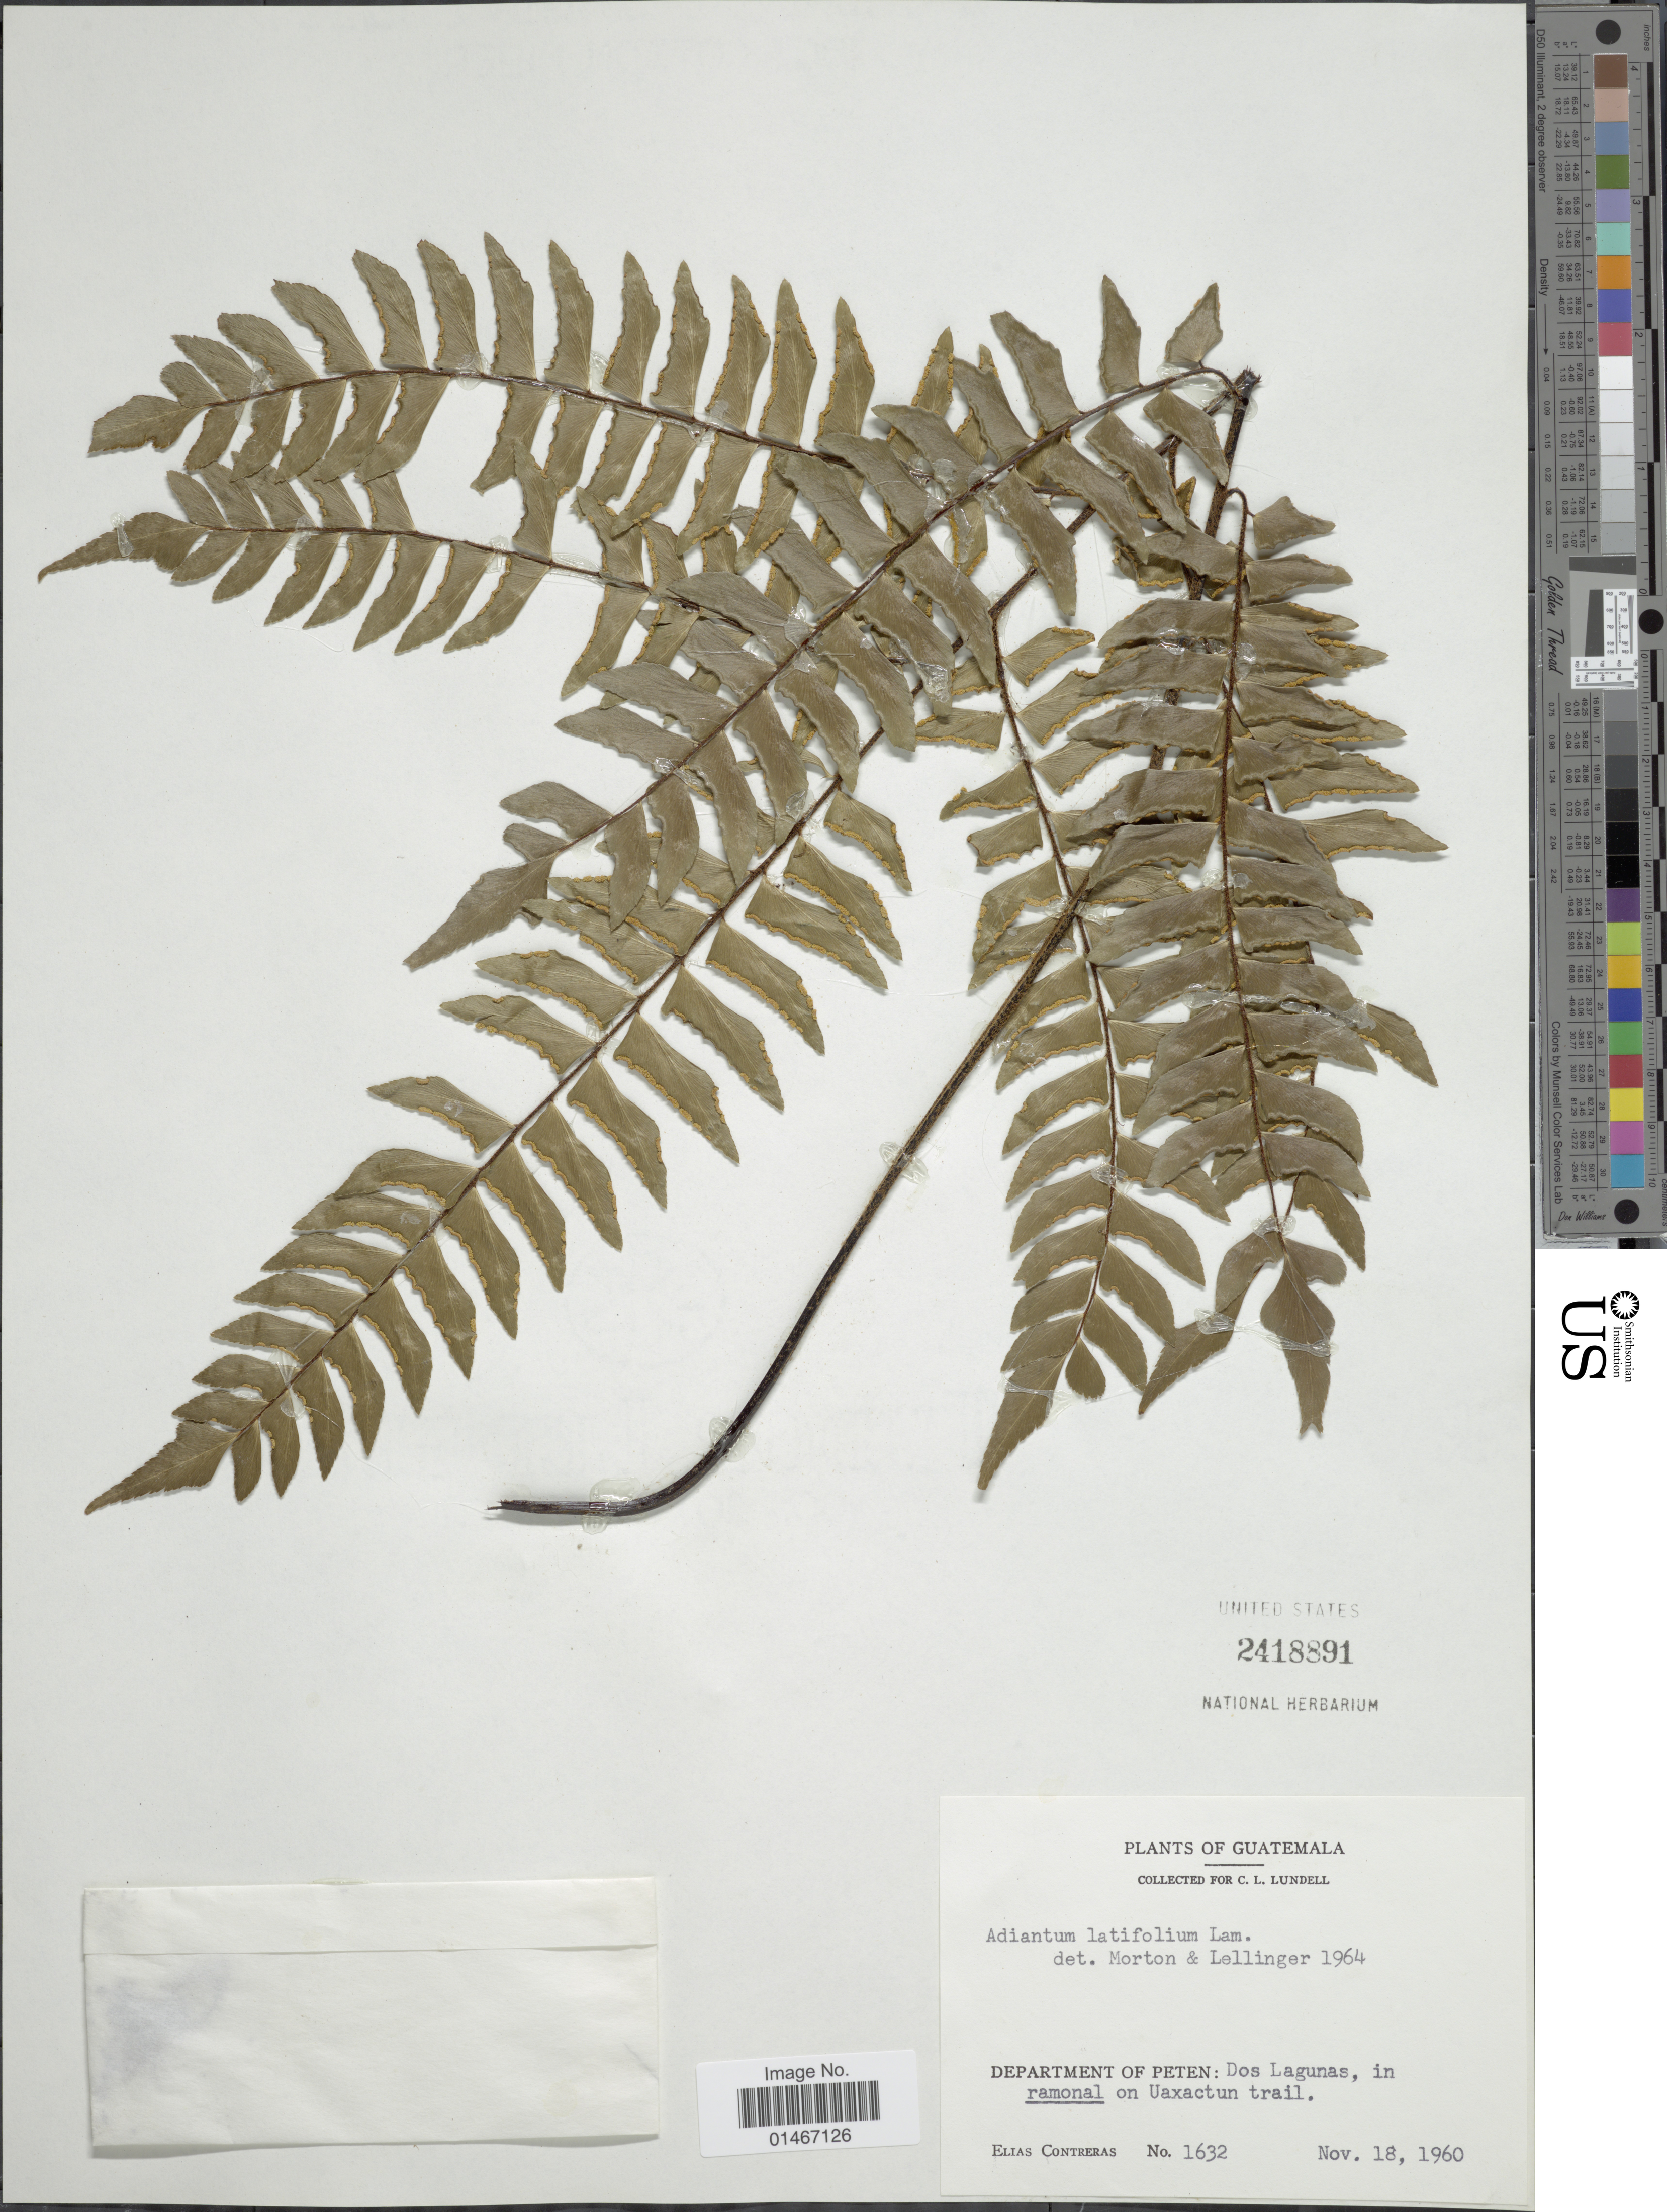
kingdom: Plantae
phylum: Tracheophyta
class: Polypodiopsida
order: Polypodiales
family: Pteridaceae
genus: Adiantum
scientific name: Adiantum latifolium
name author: Lam.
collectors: E. Contreras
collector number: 1632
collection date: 1960-11-18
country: Guatemala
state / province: El Petén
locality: Department of Peten: Dos Lagunas, in ramonal on Uaxactun trail.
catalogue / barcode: US 2418891